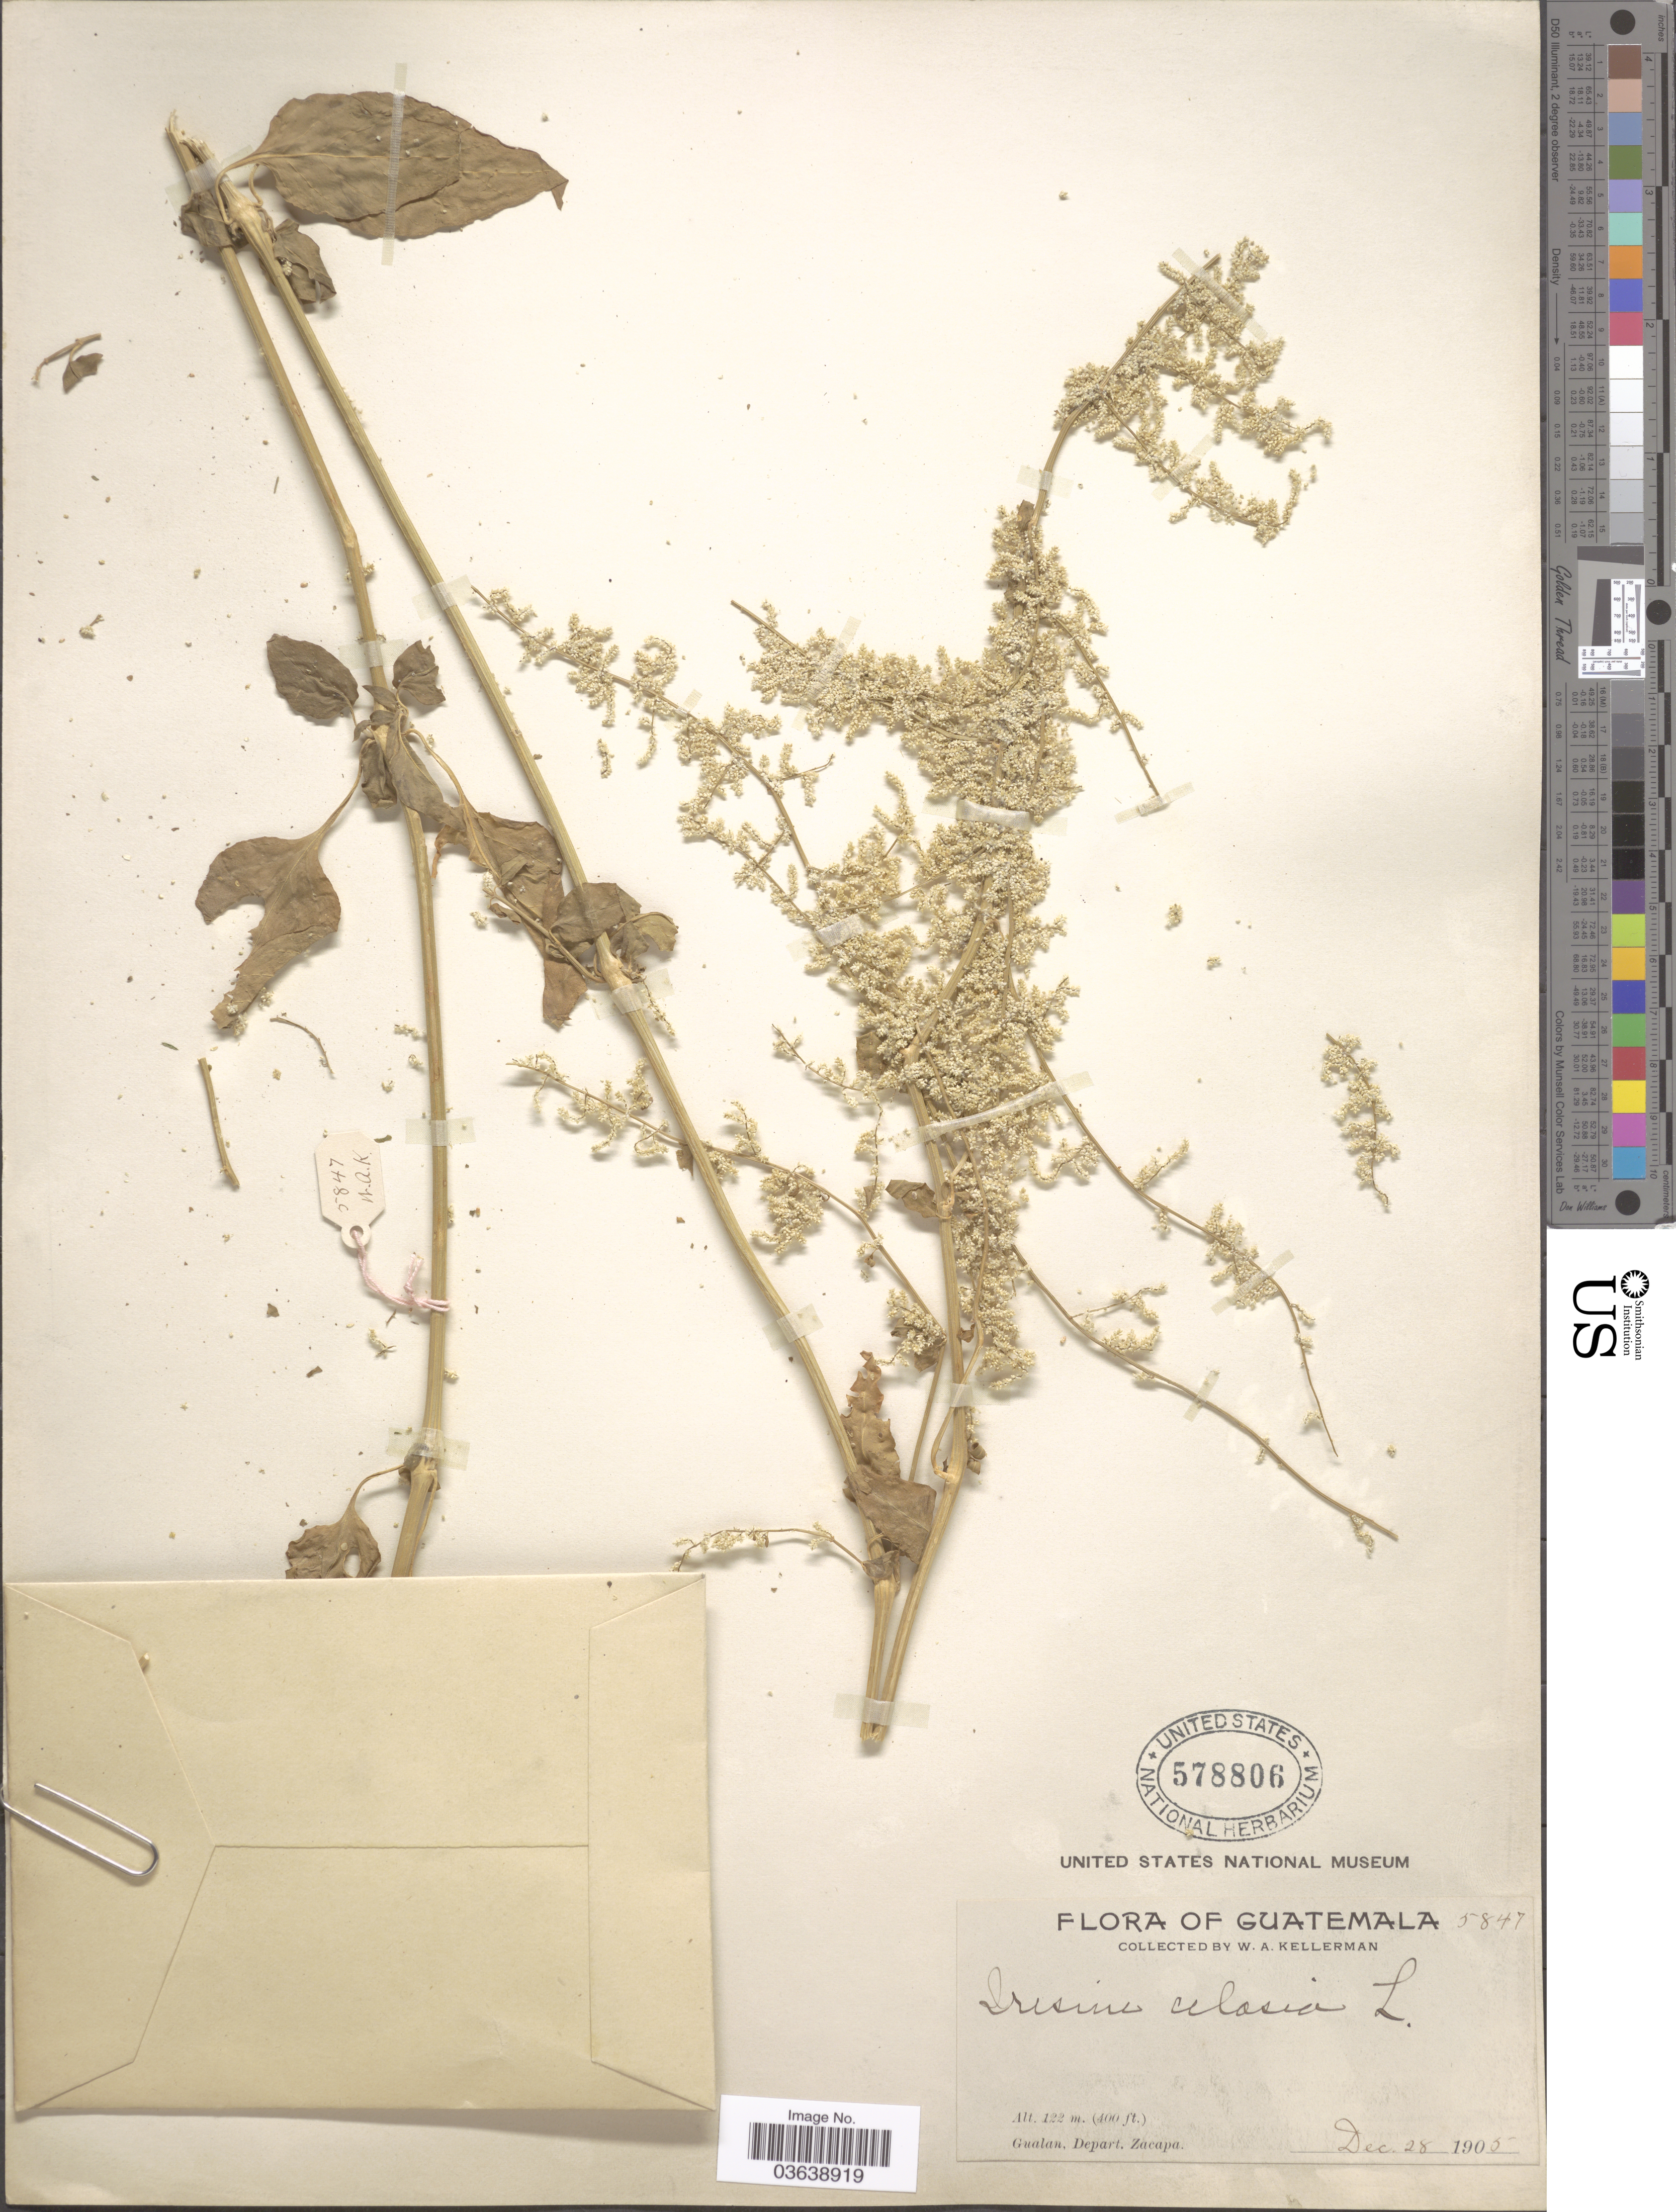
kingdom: Plantae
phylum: Tracheophyta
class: Magnoliopsida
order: Caryophyllales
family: Amaranthaceae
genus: Iresine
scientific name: Iresine celosia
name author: L.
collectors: W. Kellerman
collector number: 5847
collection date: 1905-12-28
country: Guatemala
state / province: Zacapa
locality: Gualan, Depart. Zacapa.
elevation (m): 122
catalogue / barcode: US 578806